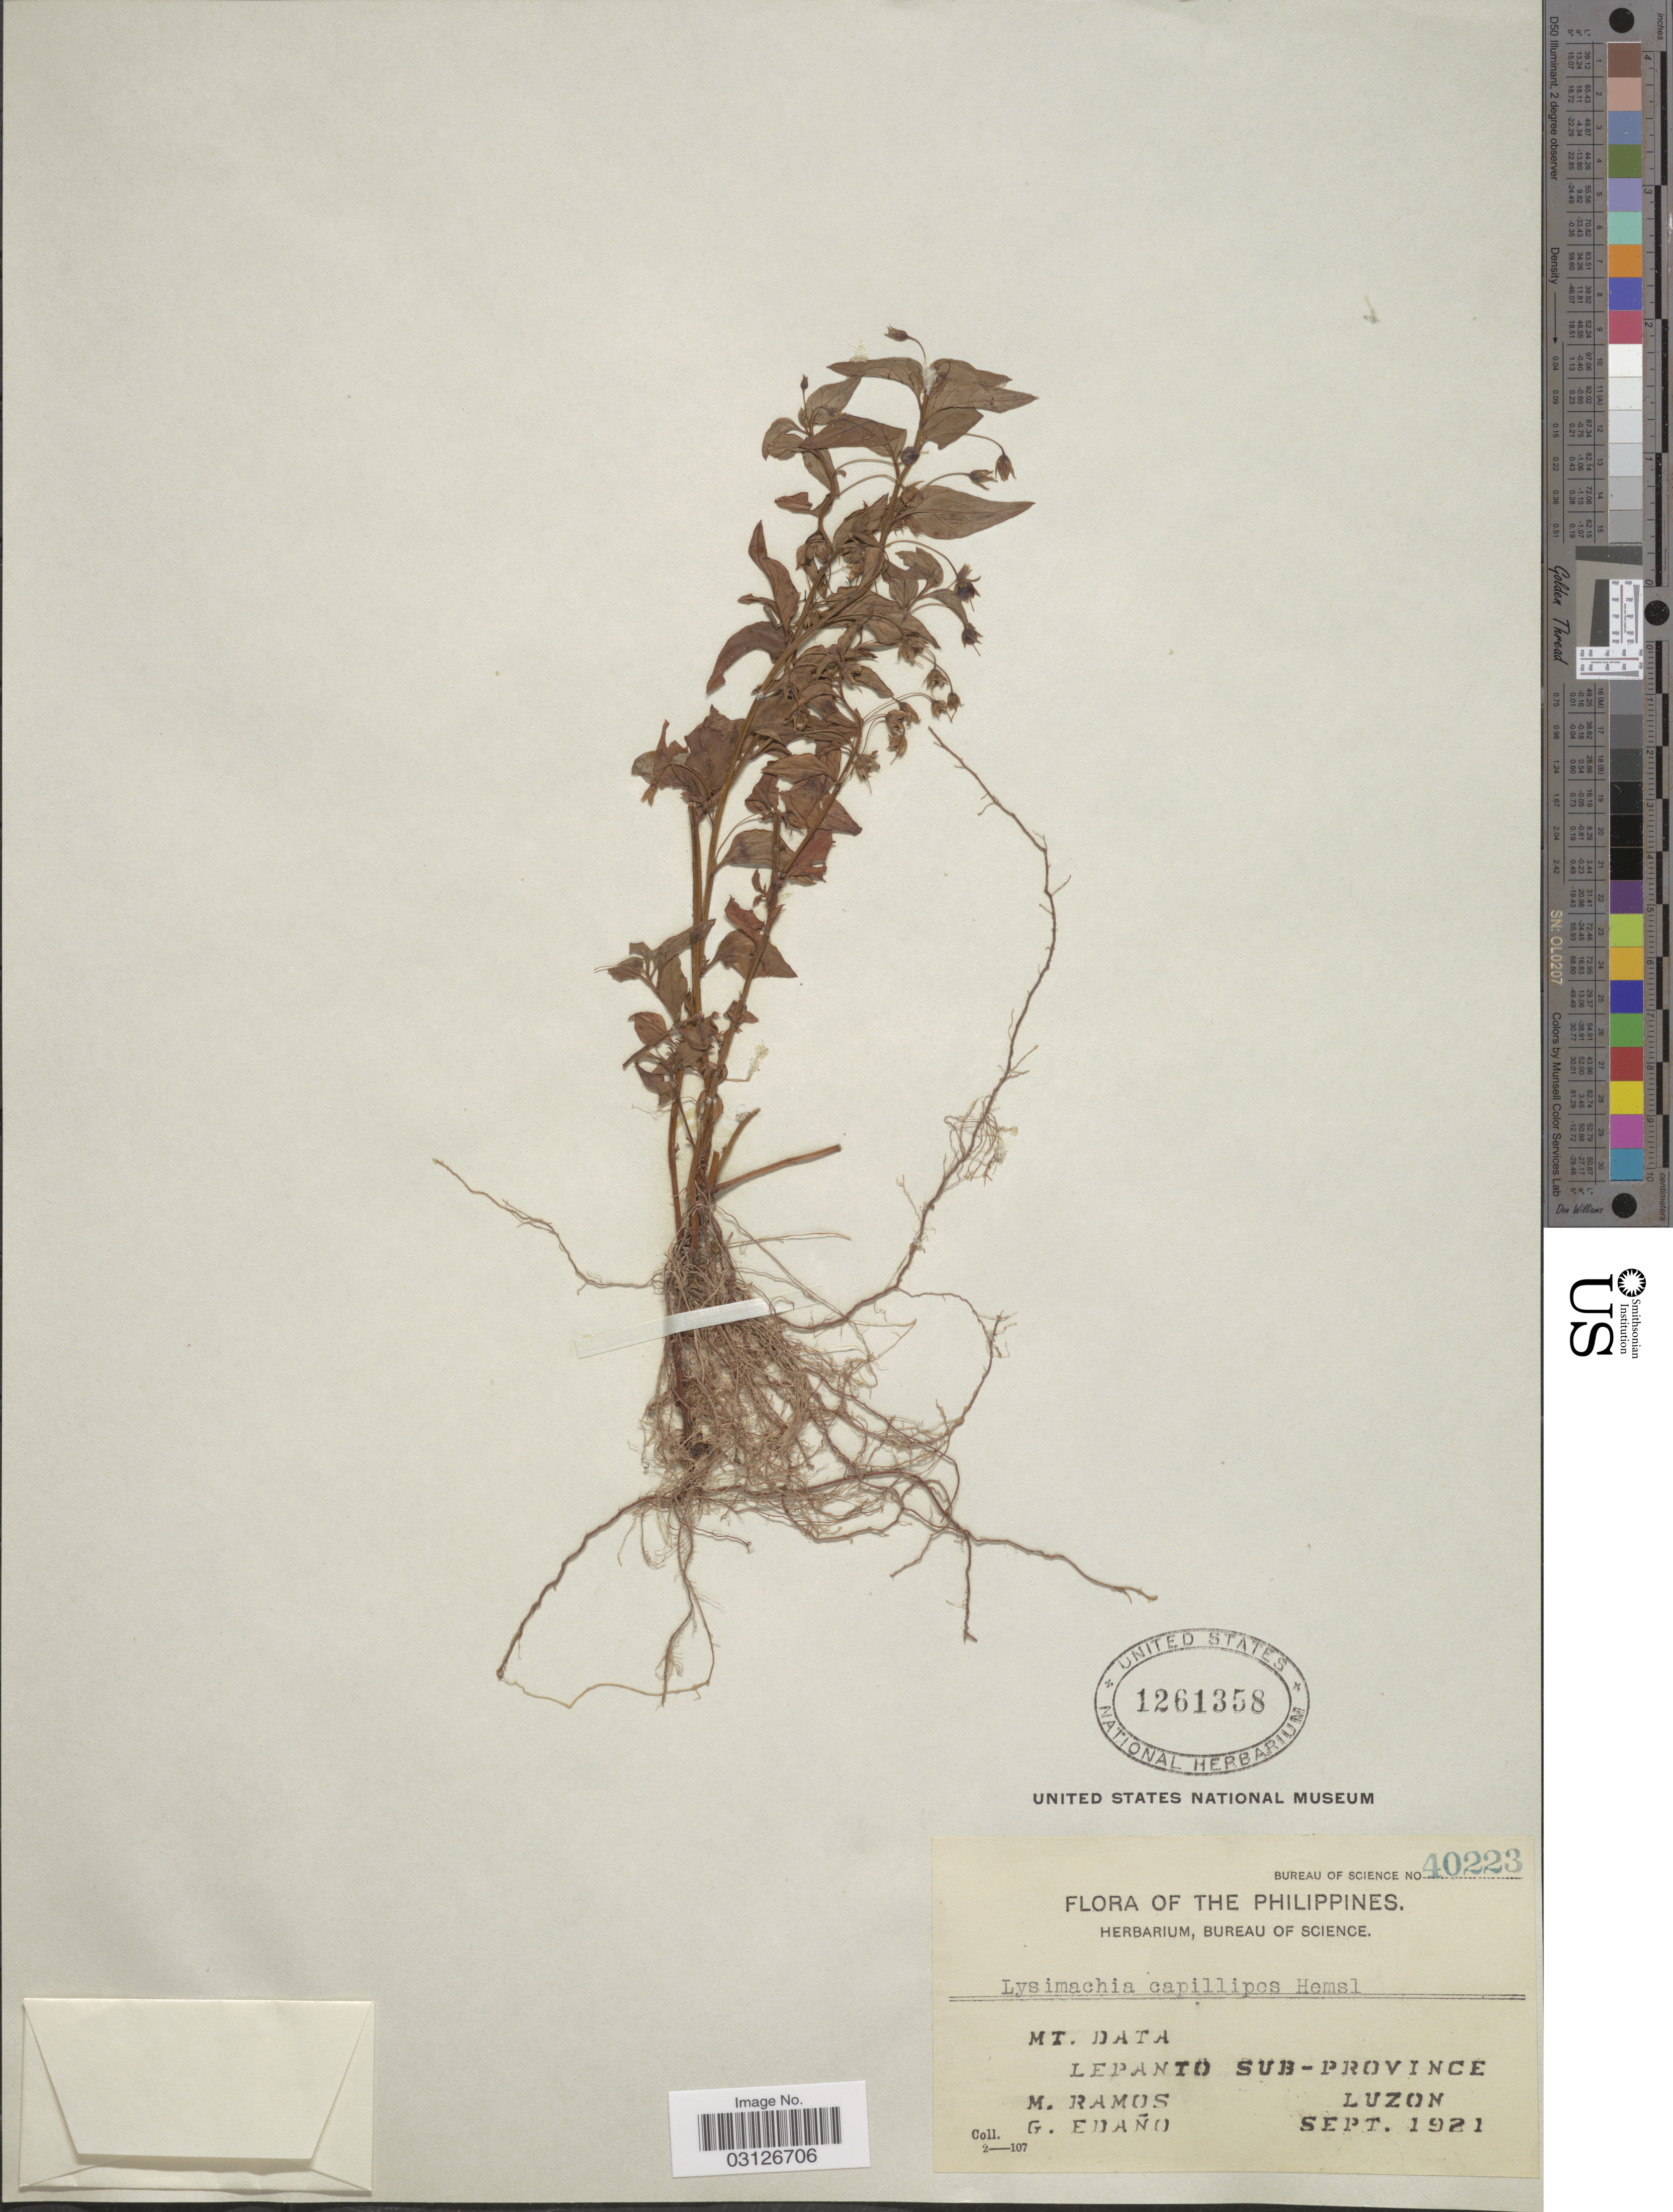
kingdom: Plantae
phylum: Tracheophyta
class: Magnoliopsida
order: Ericales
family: Primulaceae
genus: Lysimachia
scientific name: Lysimachia capillipes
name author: Hemsl.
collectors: M. Ramos & G. Edaño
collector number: Bureau of Science 40223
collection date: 1921-09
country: Philippines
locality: Mt. Data. Lepanto sub-province. Luzon.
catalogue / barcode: US 1261358